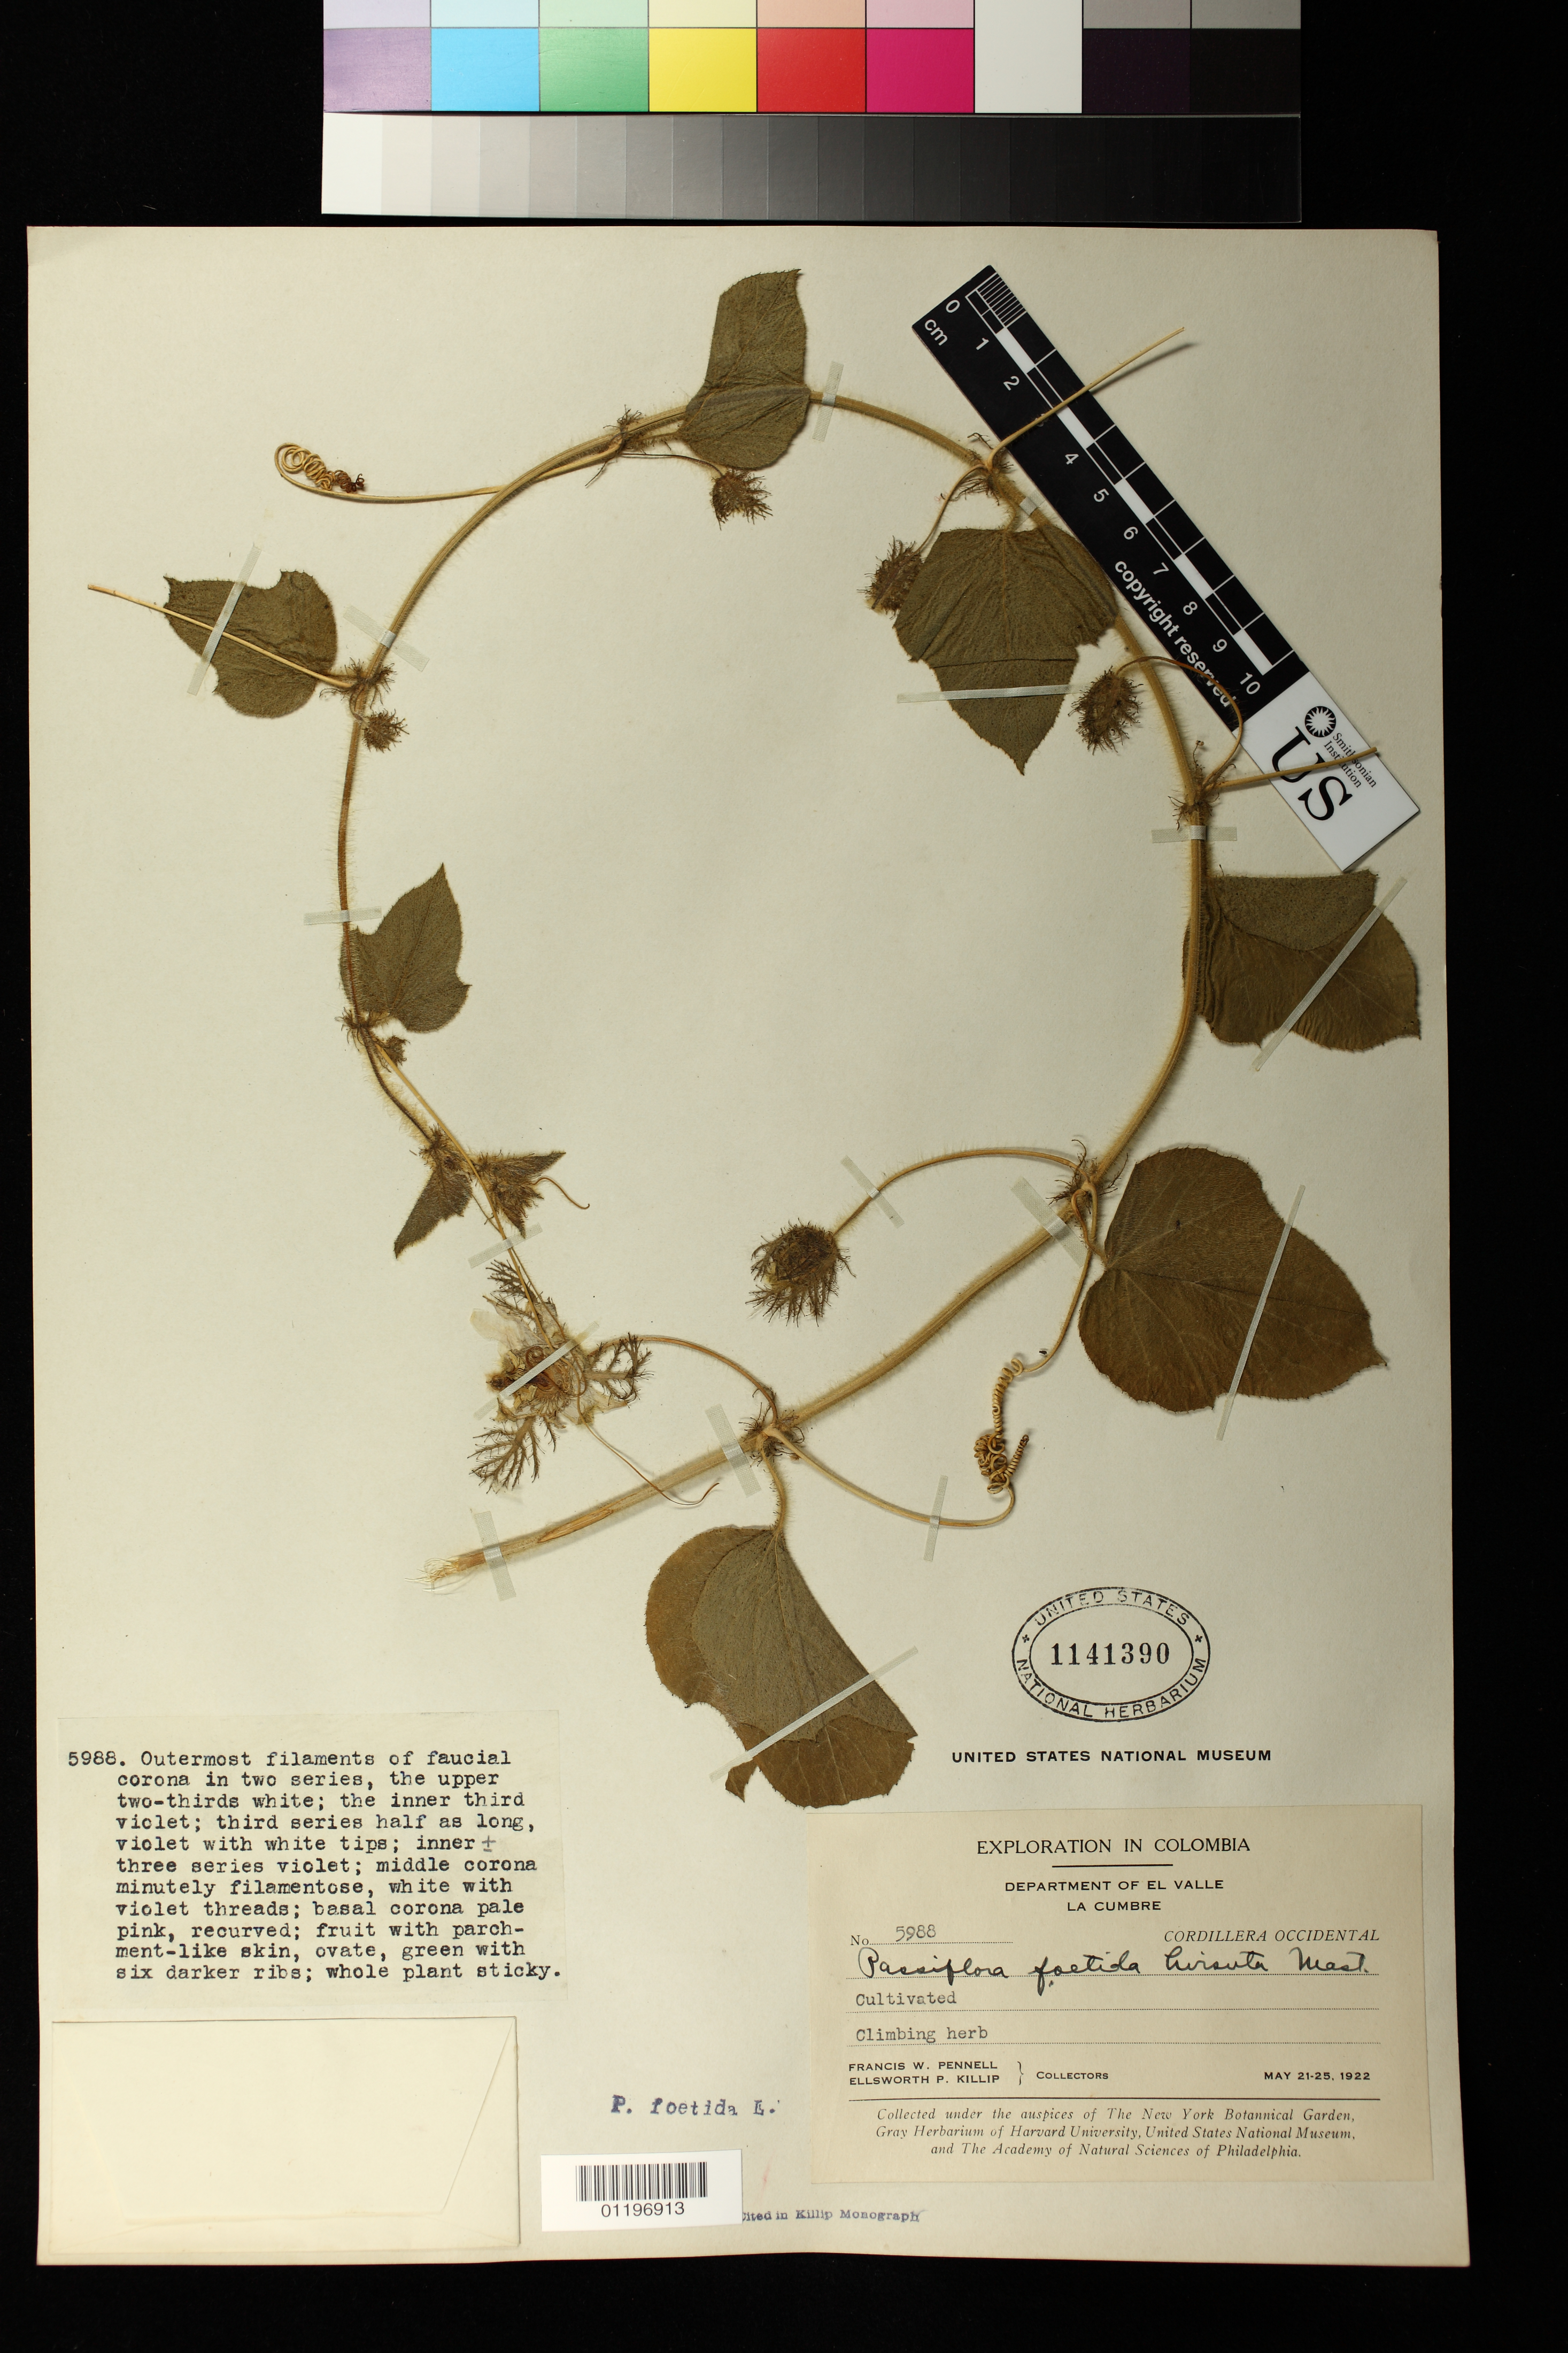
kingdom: Plantae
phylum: Tracheophyta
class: Magnoliopsida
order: Malpighiales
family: Passifloraceae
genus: Passiflora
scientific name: Passiflora foetida var. hispida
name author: (DC. ex Triana & Planch.) Killip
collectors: F. W. Pennell & E. P. Killip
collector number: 5988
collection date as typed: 21 May 1922 to 25 May 1922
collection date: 1922-05-21/1922-05-25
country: Colombia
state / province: Valle del Cauca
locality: Department of El Valle, La Cumbre. Cordillera Occidental.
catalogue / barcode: US 1141390